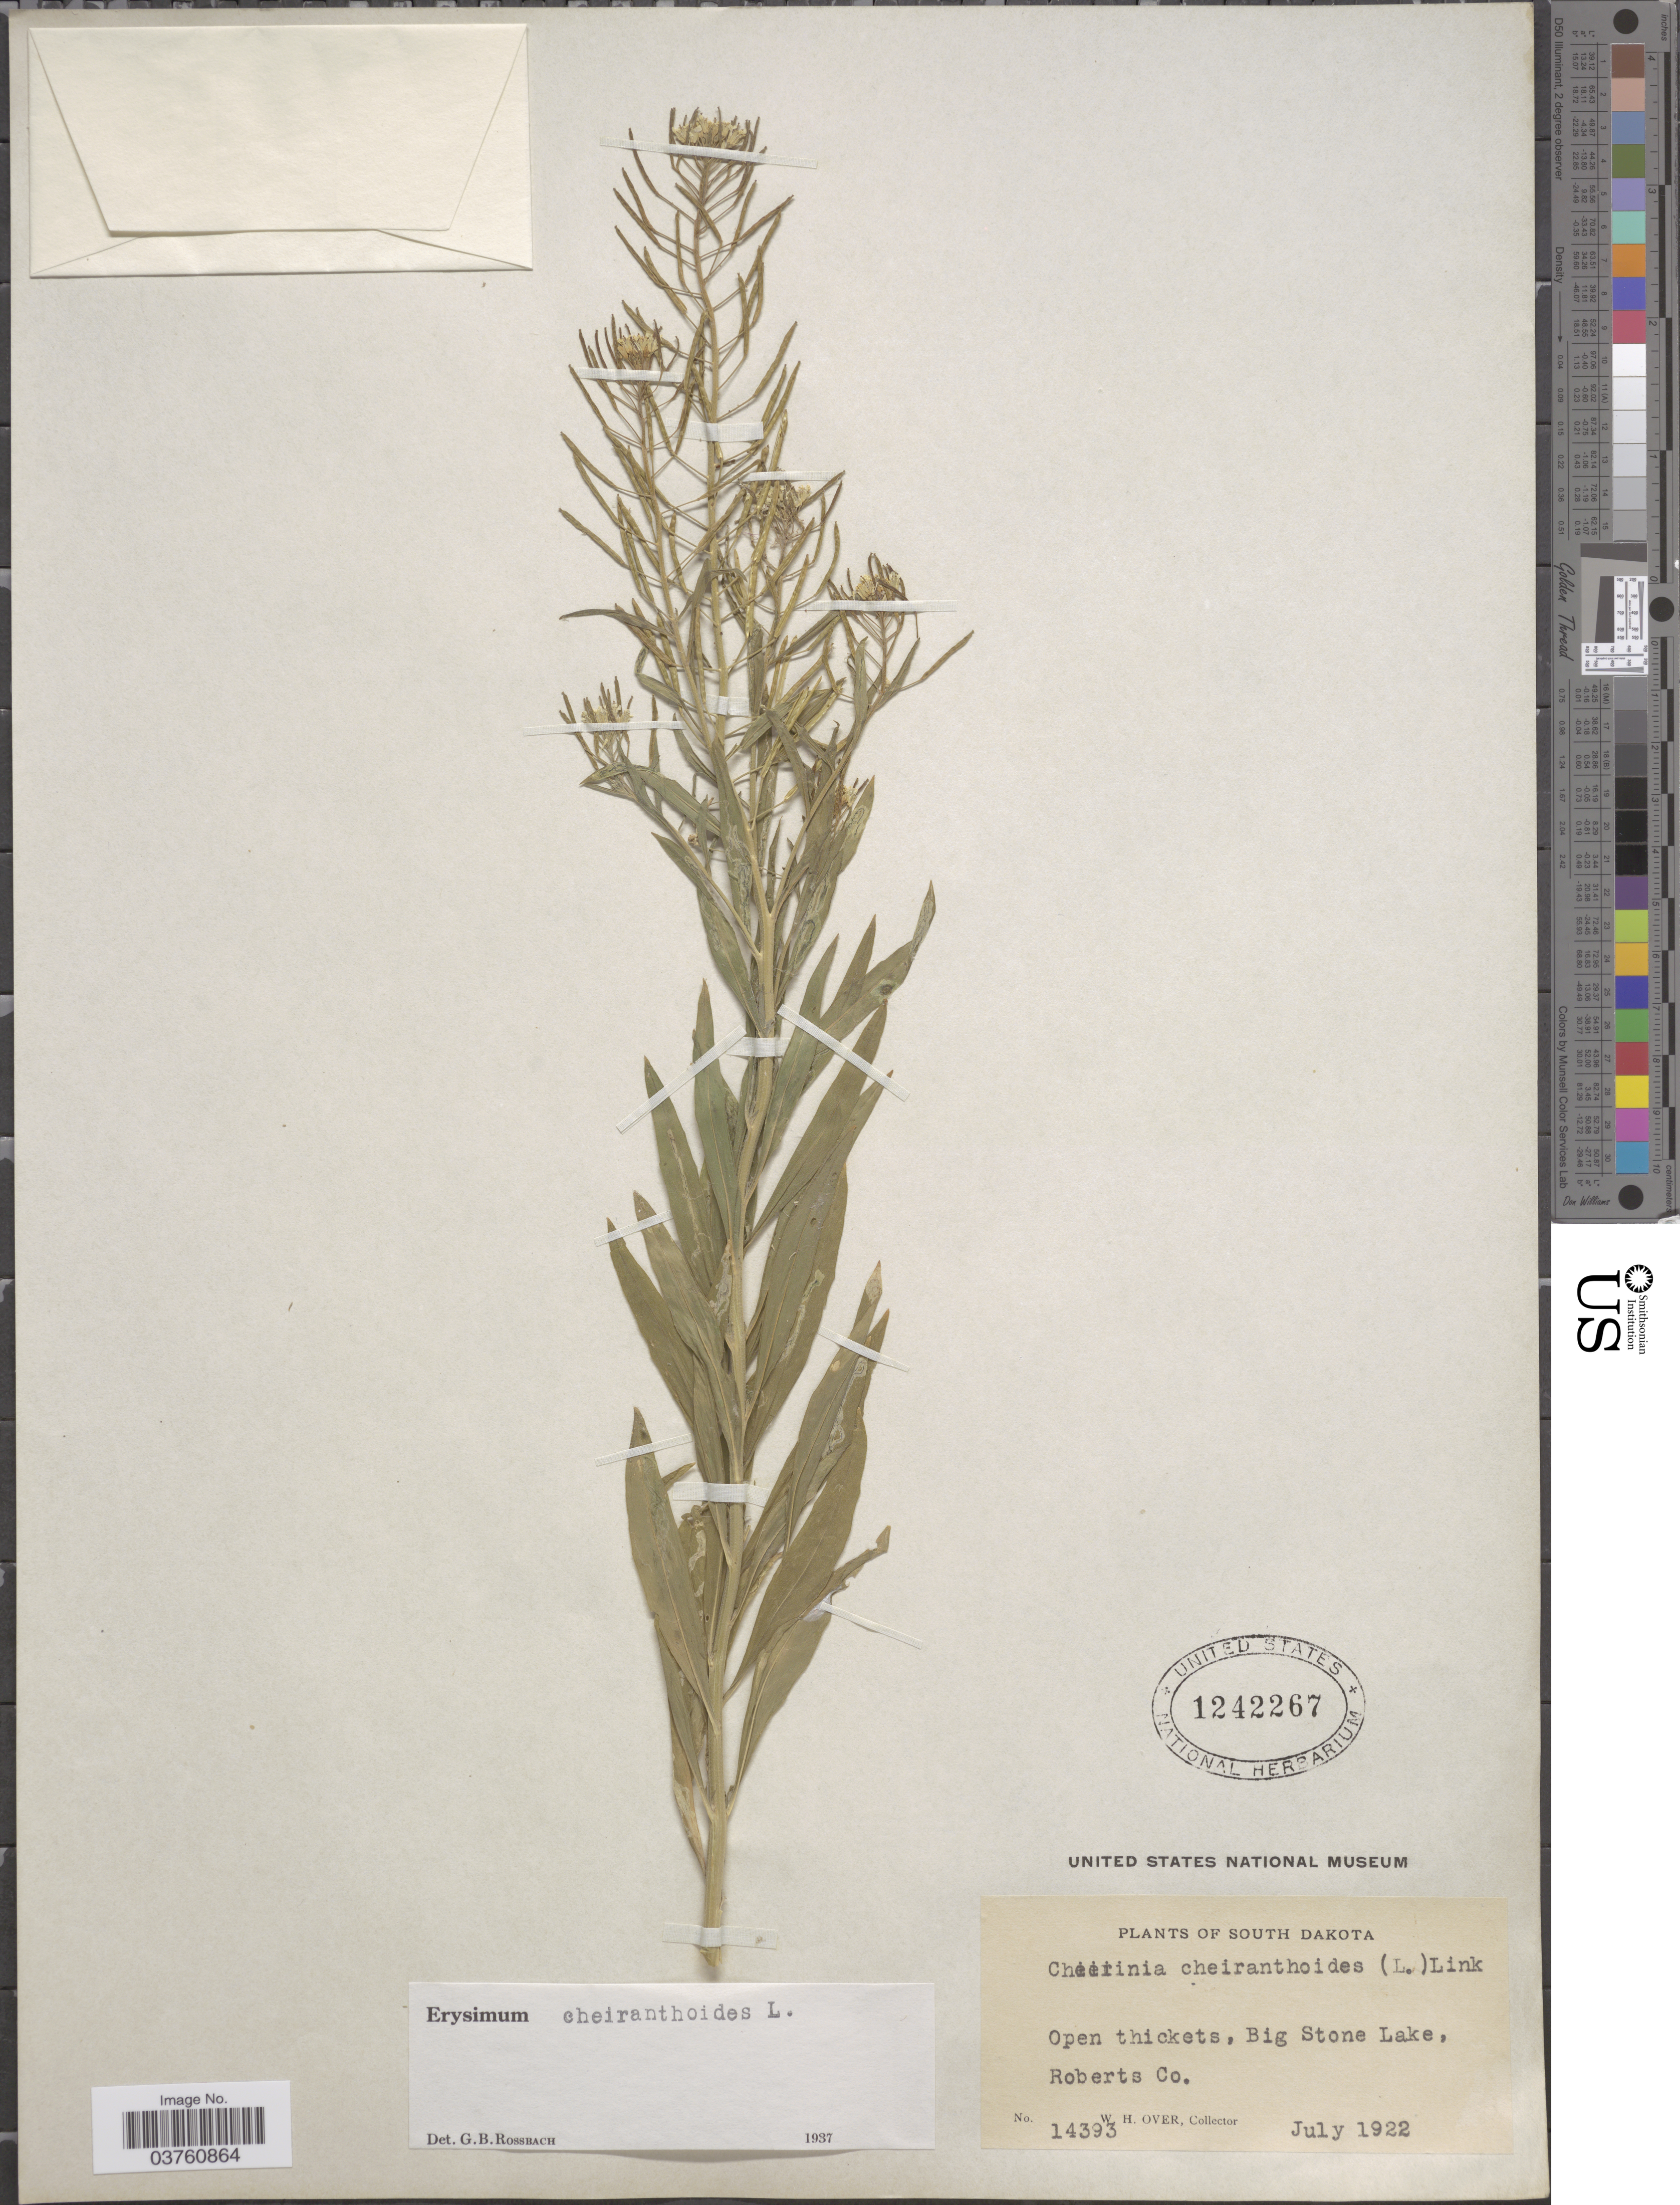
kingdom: Plantae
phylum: Tracheophyta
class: Magnoliopsida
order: Brassicales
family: Brassicaceae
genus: Erysimum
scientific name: Erysimum cheiranthoides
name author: L.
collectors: W. Over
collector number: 14393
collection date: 1922-07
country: United States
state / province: South Dakota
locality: Open thickets, Big Stone Lake, Roberts Co.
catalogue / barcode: US 1242267